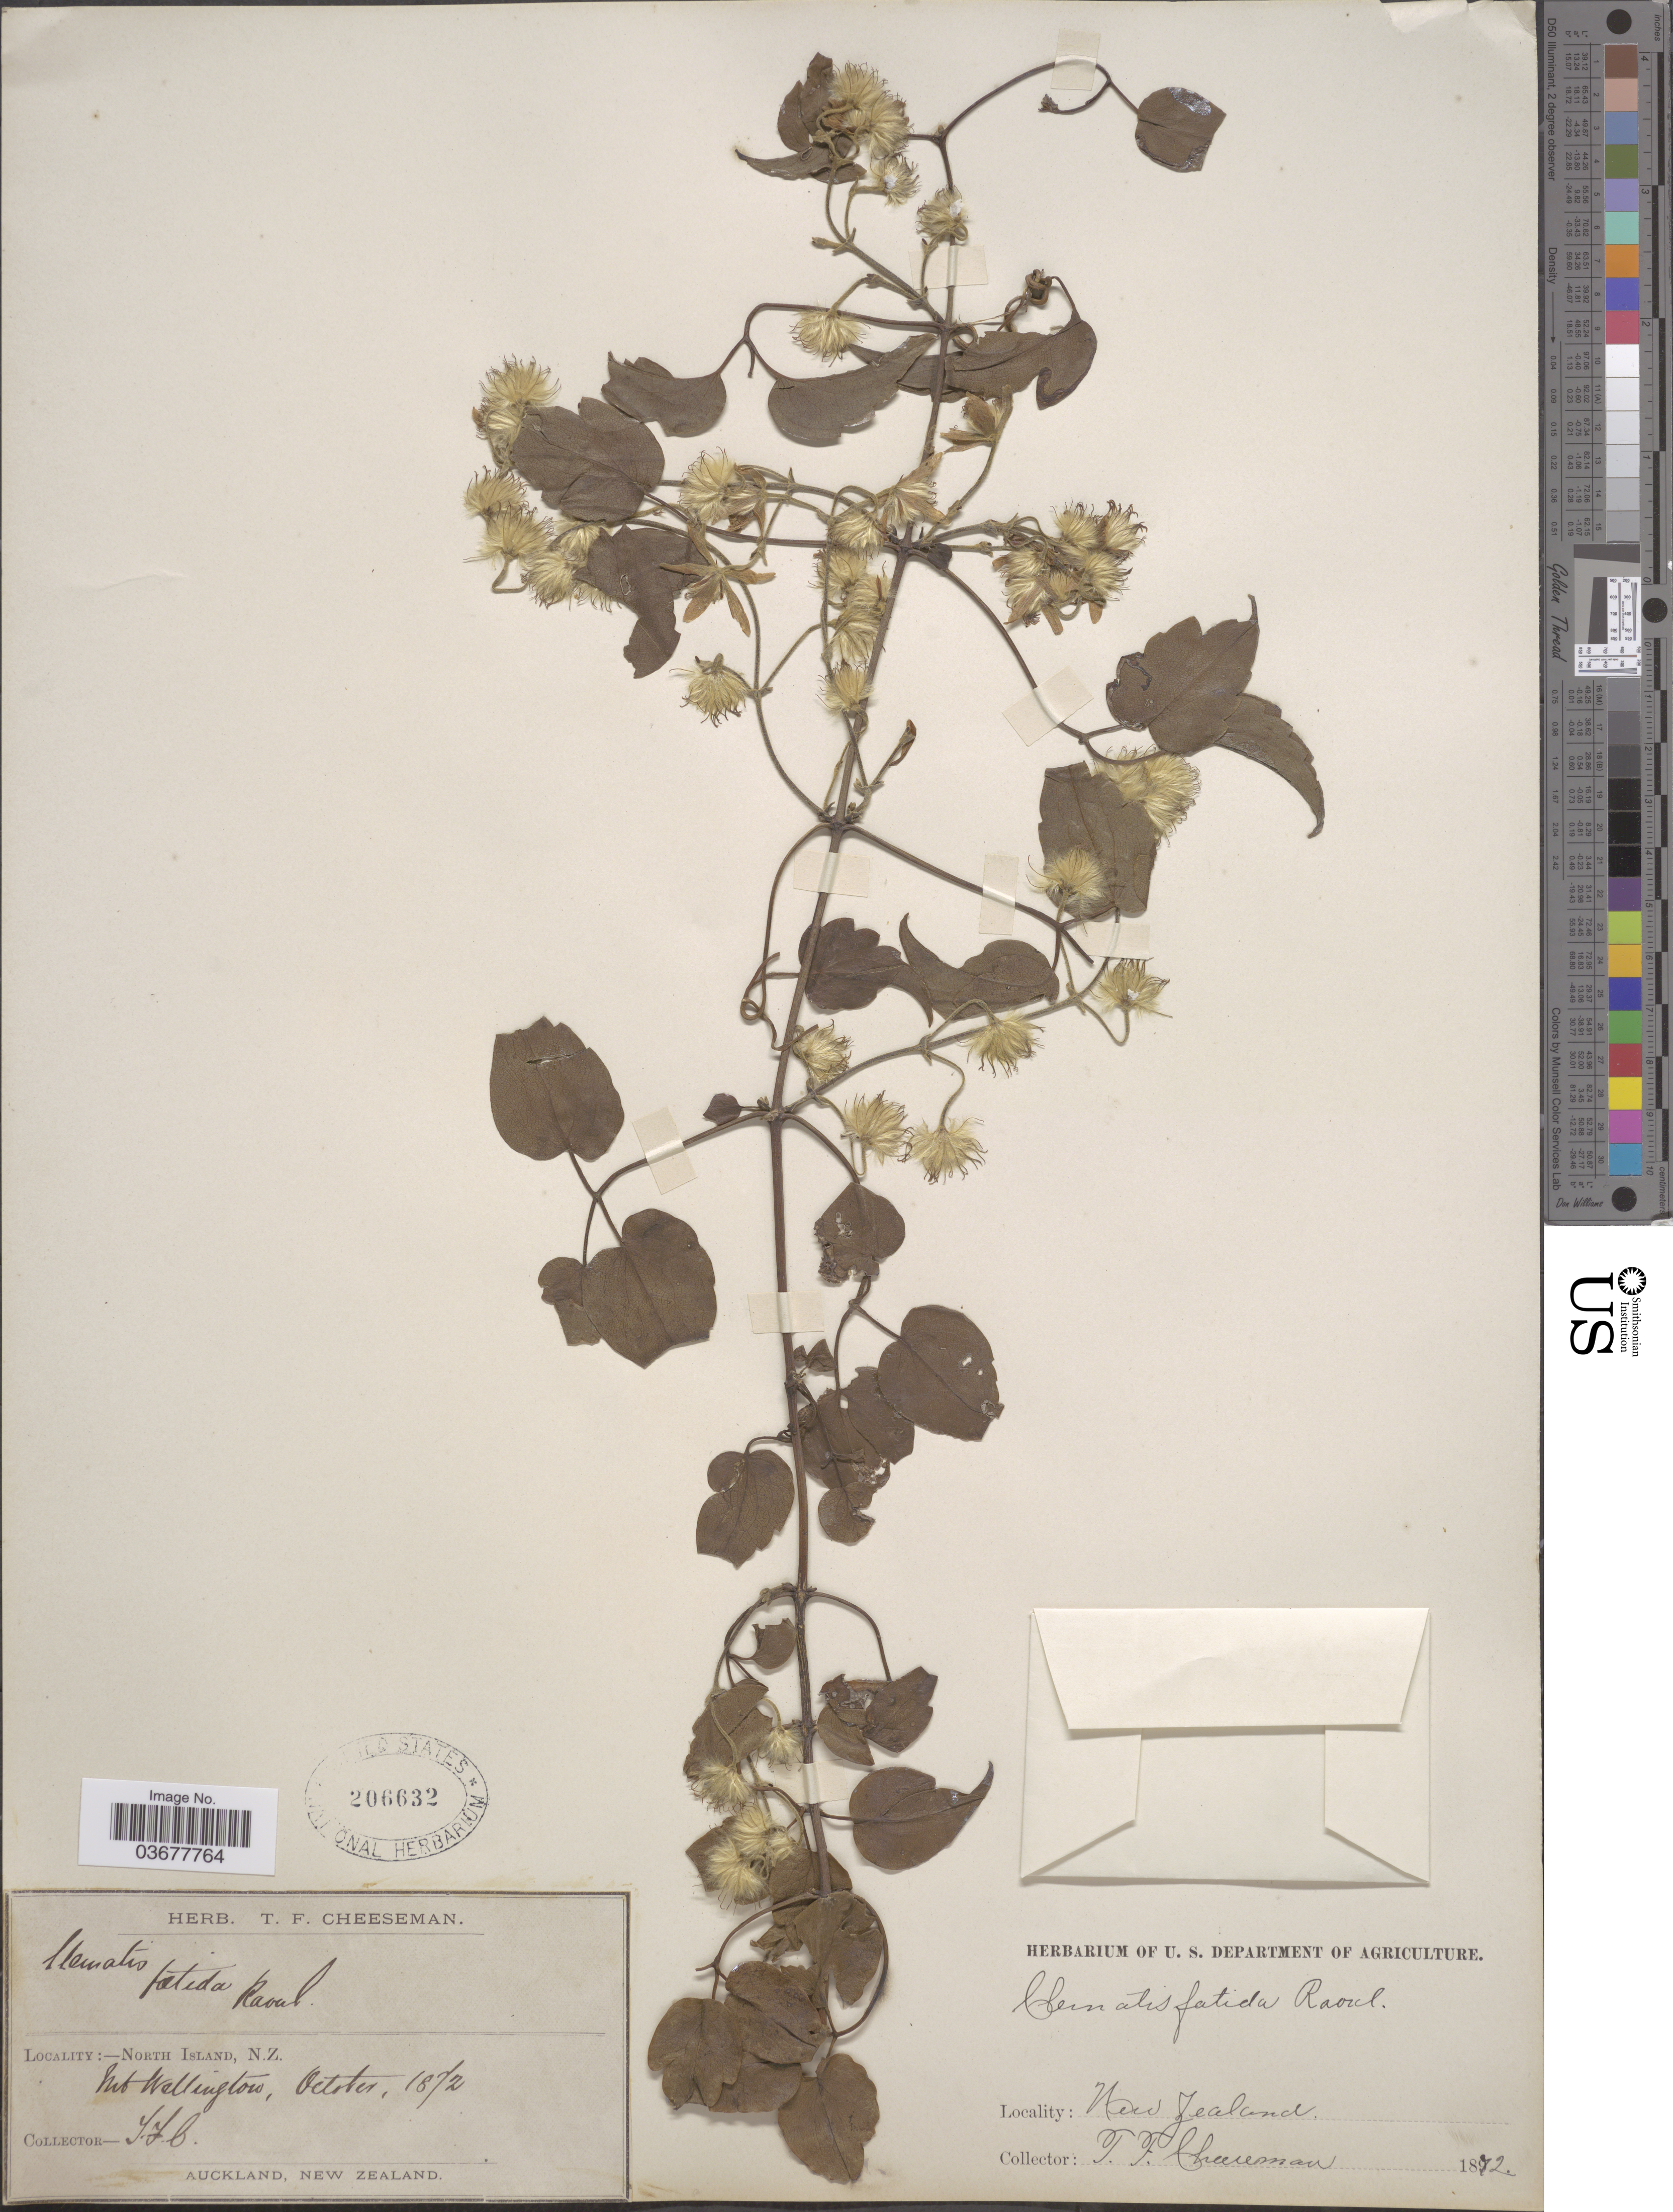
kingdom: Plantae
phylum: Tracheophyta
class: Magnoliopsida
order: Ranunculales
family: Ranunculaceae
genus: Clematis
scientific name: Clematis foetida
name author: Raoul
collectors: T. F. Cheeseman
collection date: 1872-10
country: New Zealand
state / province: Wellington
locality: North Island, N.Z. Mt Wellington.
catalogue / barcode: US 206632